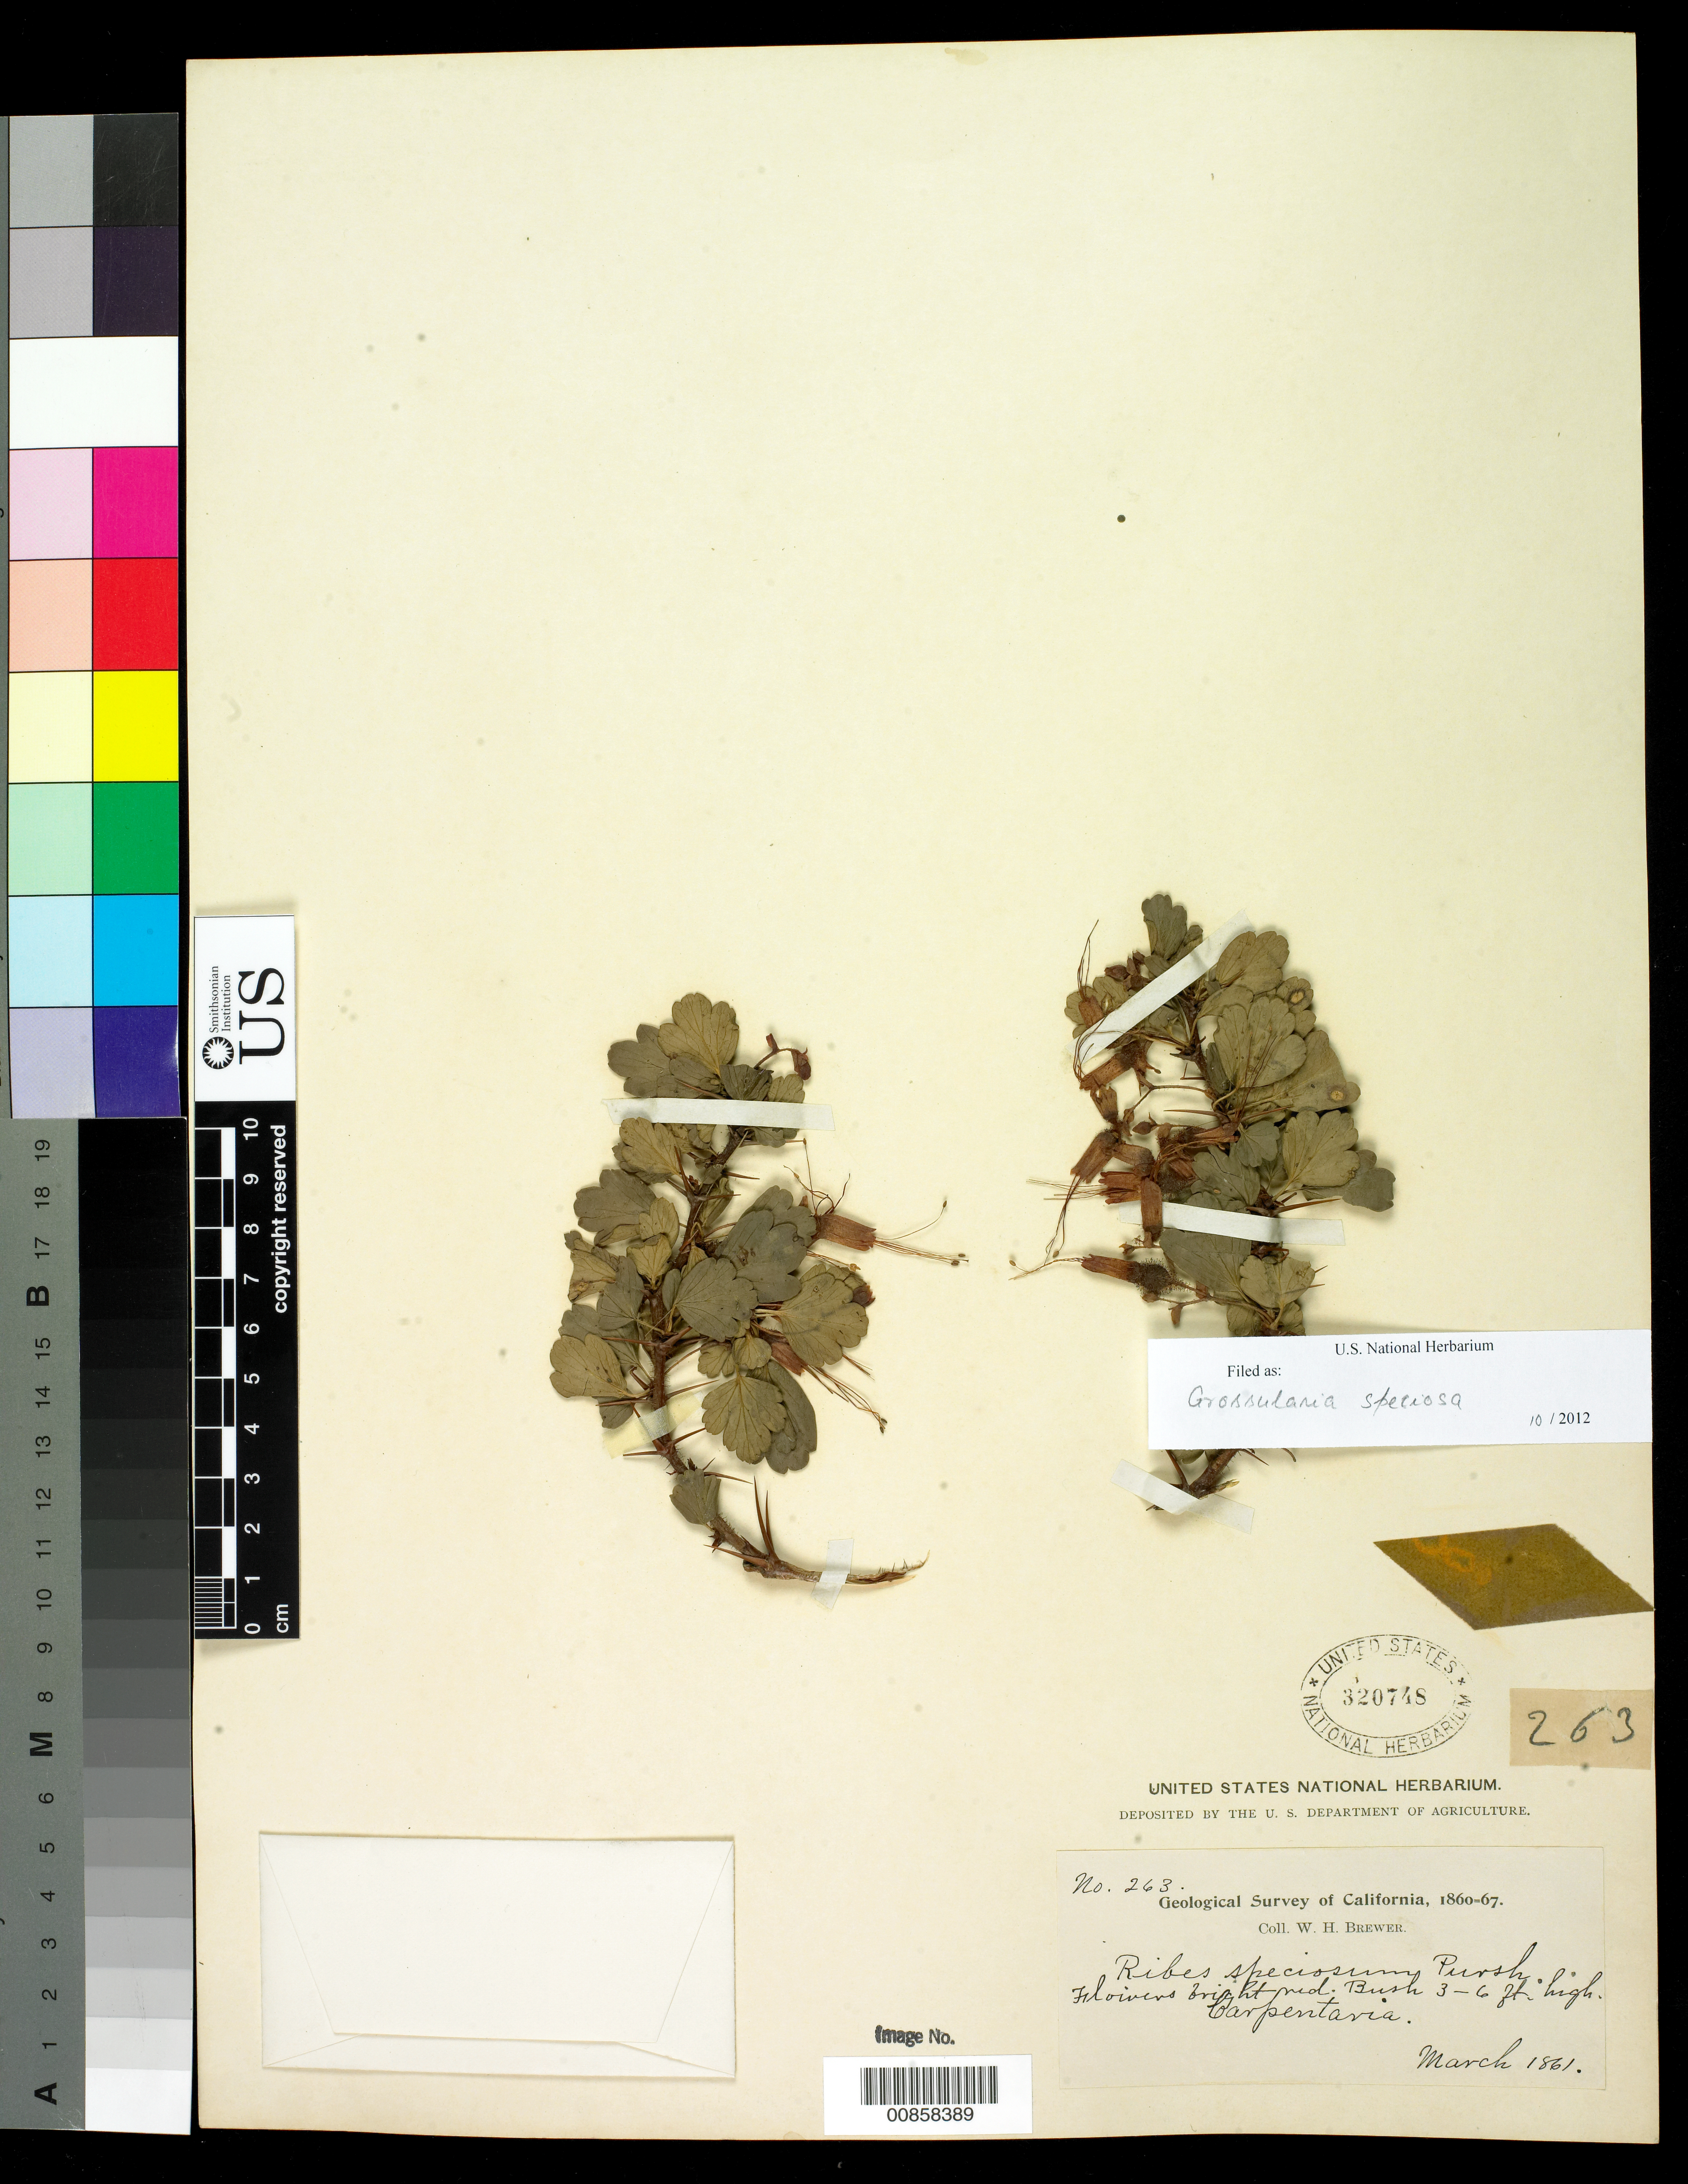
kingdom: Plantae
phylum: Tracheophyta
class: Magnoliopsida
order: Saxifragales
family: Grossulariaceae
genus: Ribes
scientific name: Ribes speciosum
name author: Pursh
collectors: W. H. Brewer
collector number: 263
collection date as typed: Mar 1861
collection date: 1861-03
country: United States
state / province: California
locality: Carpinteria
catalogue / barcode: US 320748